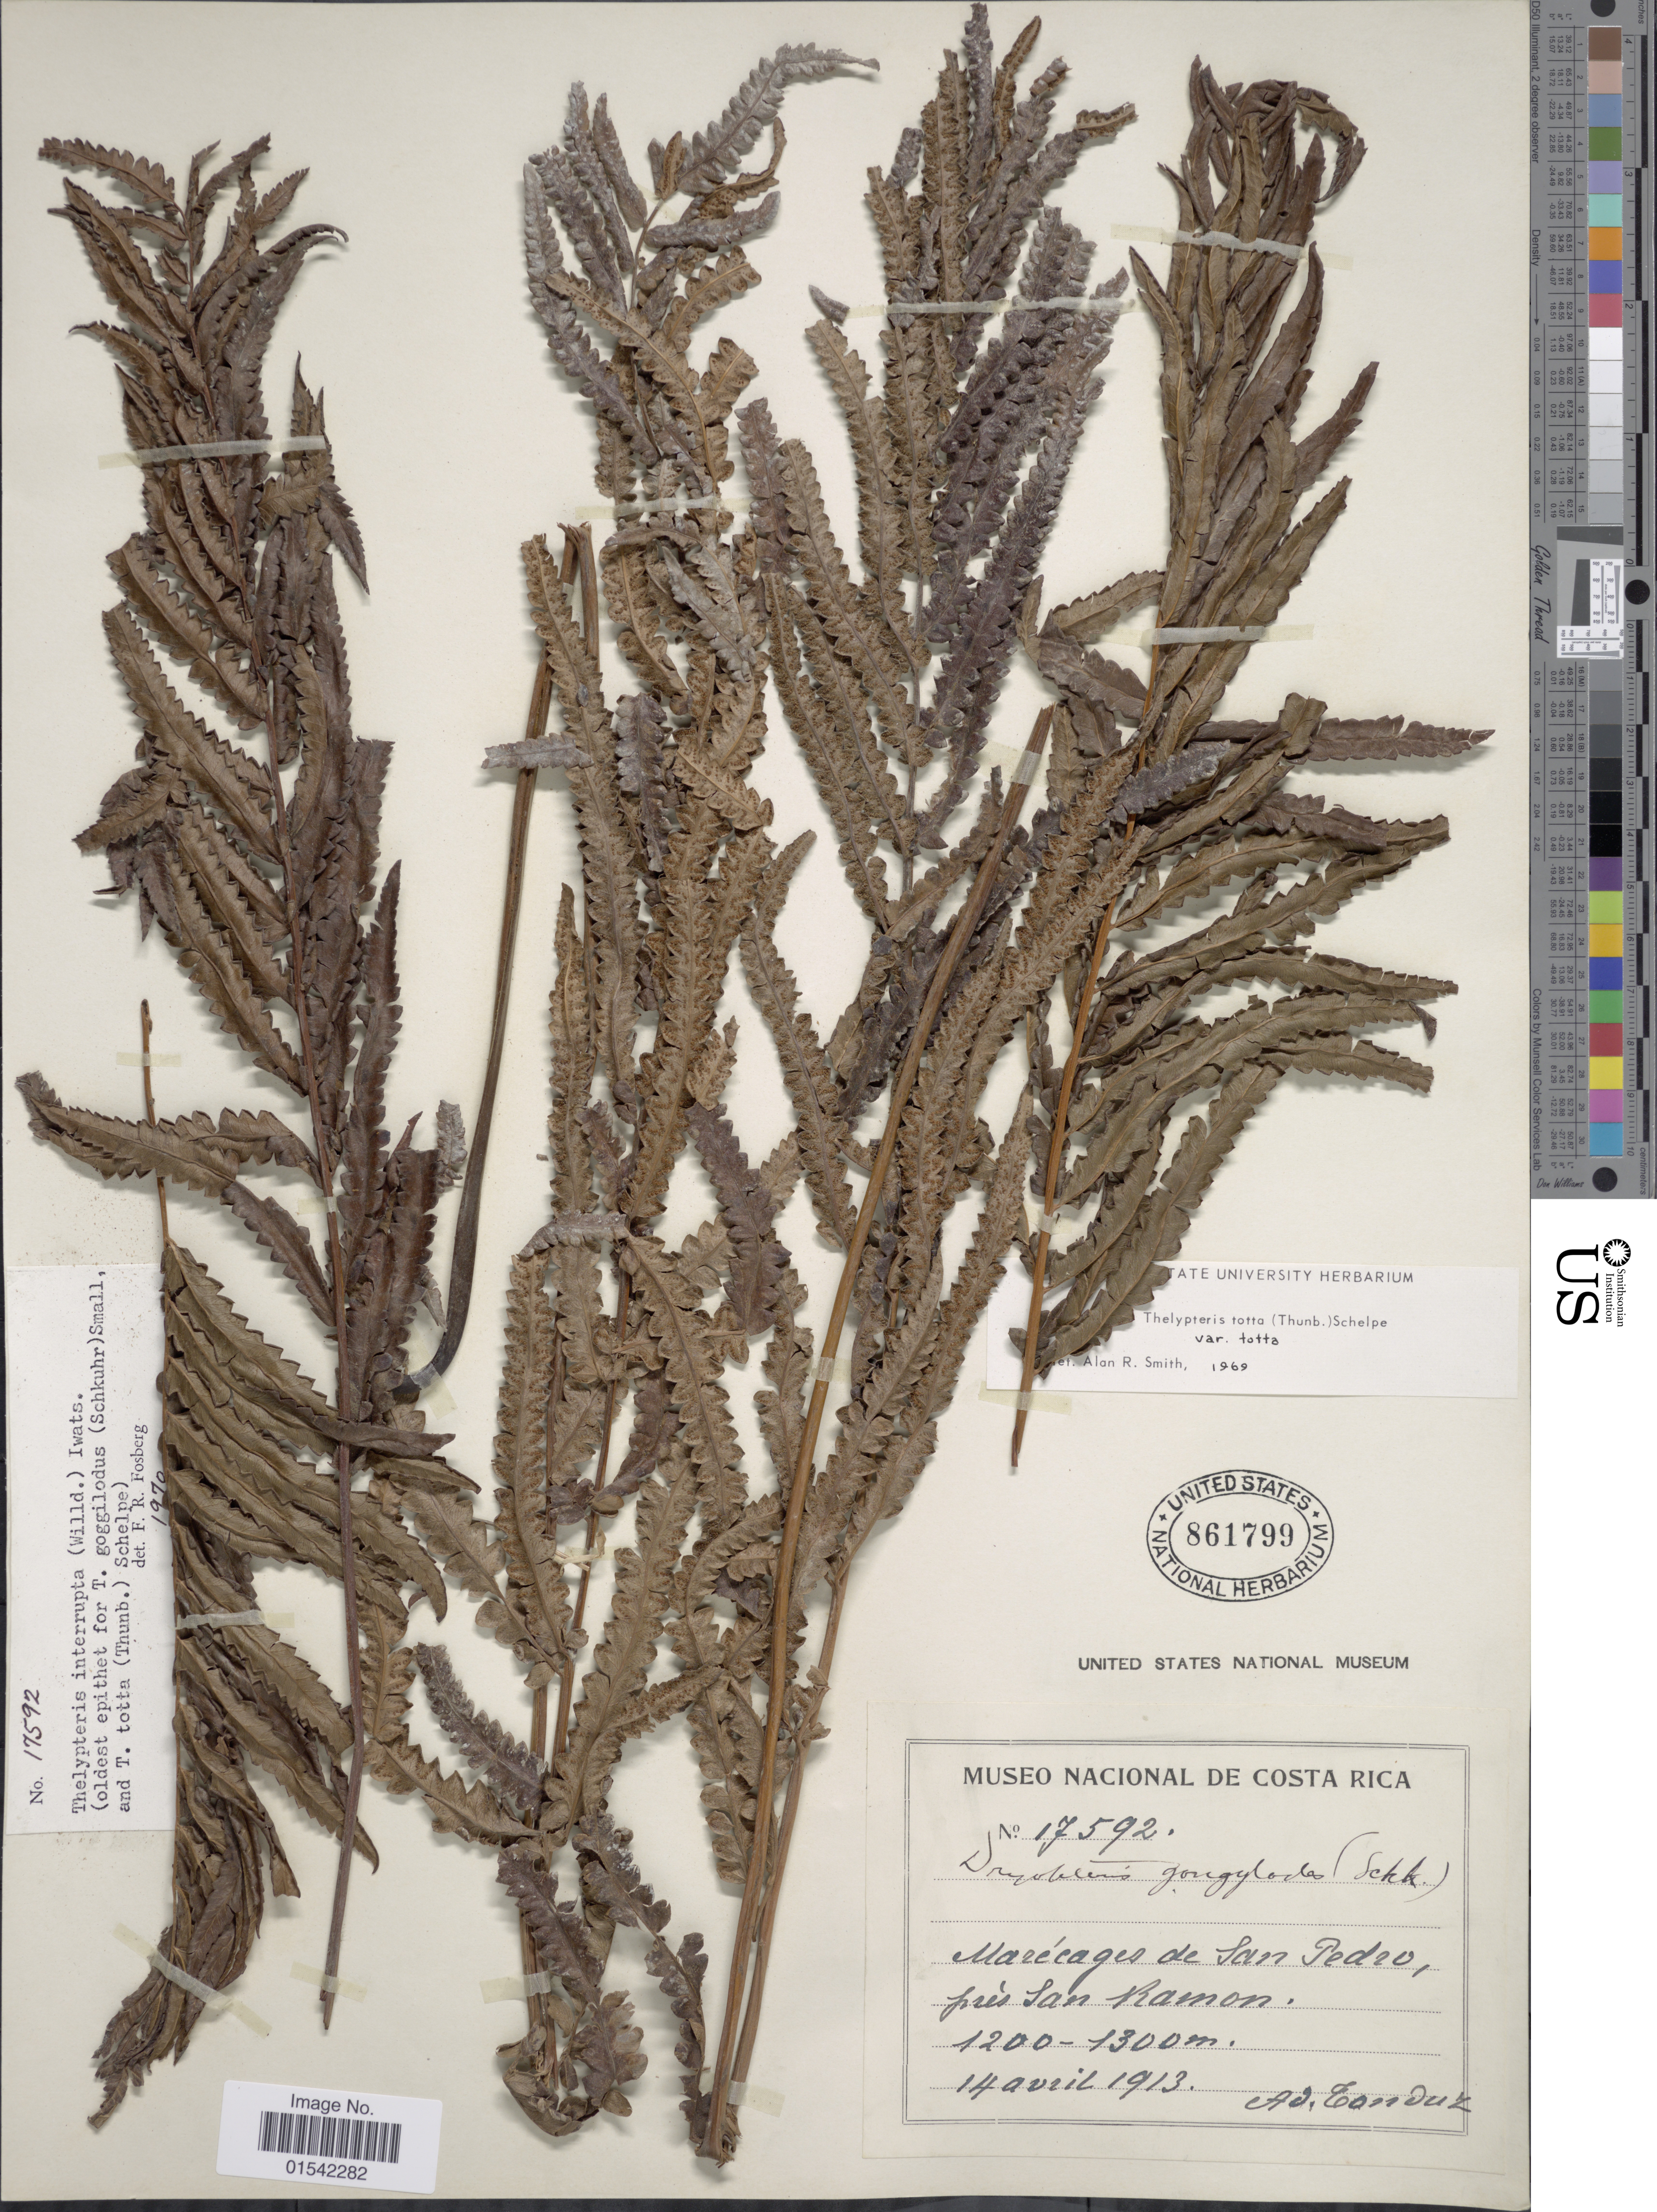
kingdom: Plantae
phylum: Tracheophyta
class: Polypodiopsida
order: Polypodiales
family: Thelypteridaceae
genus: Cyclosorus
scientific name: Cyclosorus interruptus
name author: (Willd.) H. Itô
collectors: A. Tonduz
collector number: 17592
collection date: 1913-04-14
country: Costa Rica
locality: Marécages de San Pedro, prés San Ramon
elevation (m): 1200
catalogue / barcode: US 861799